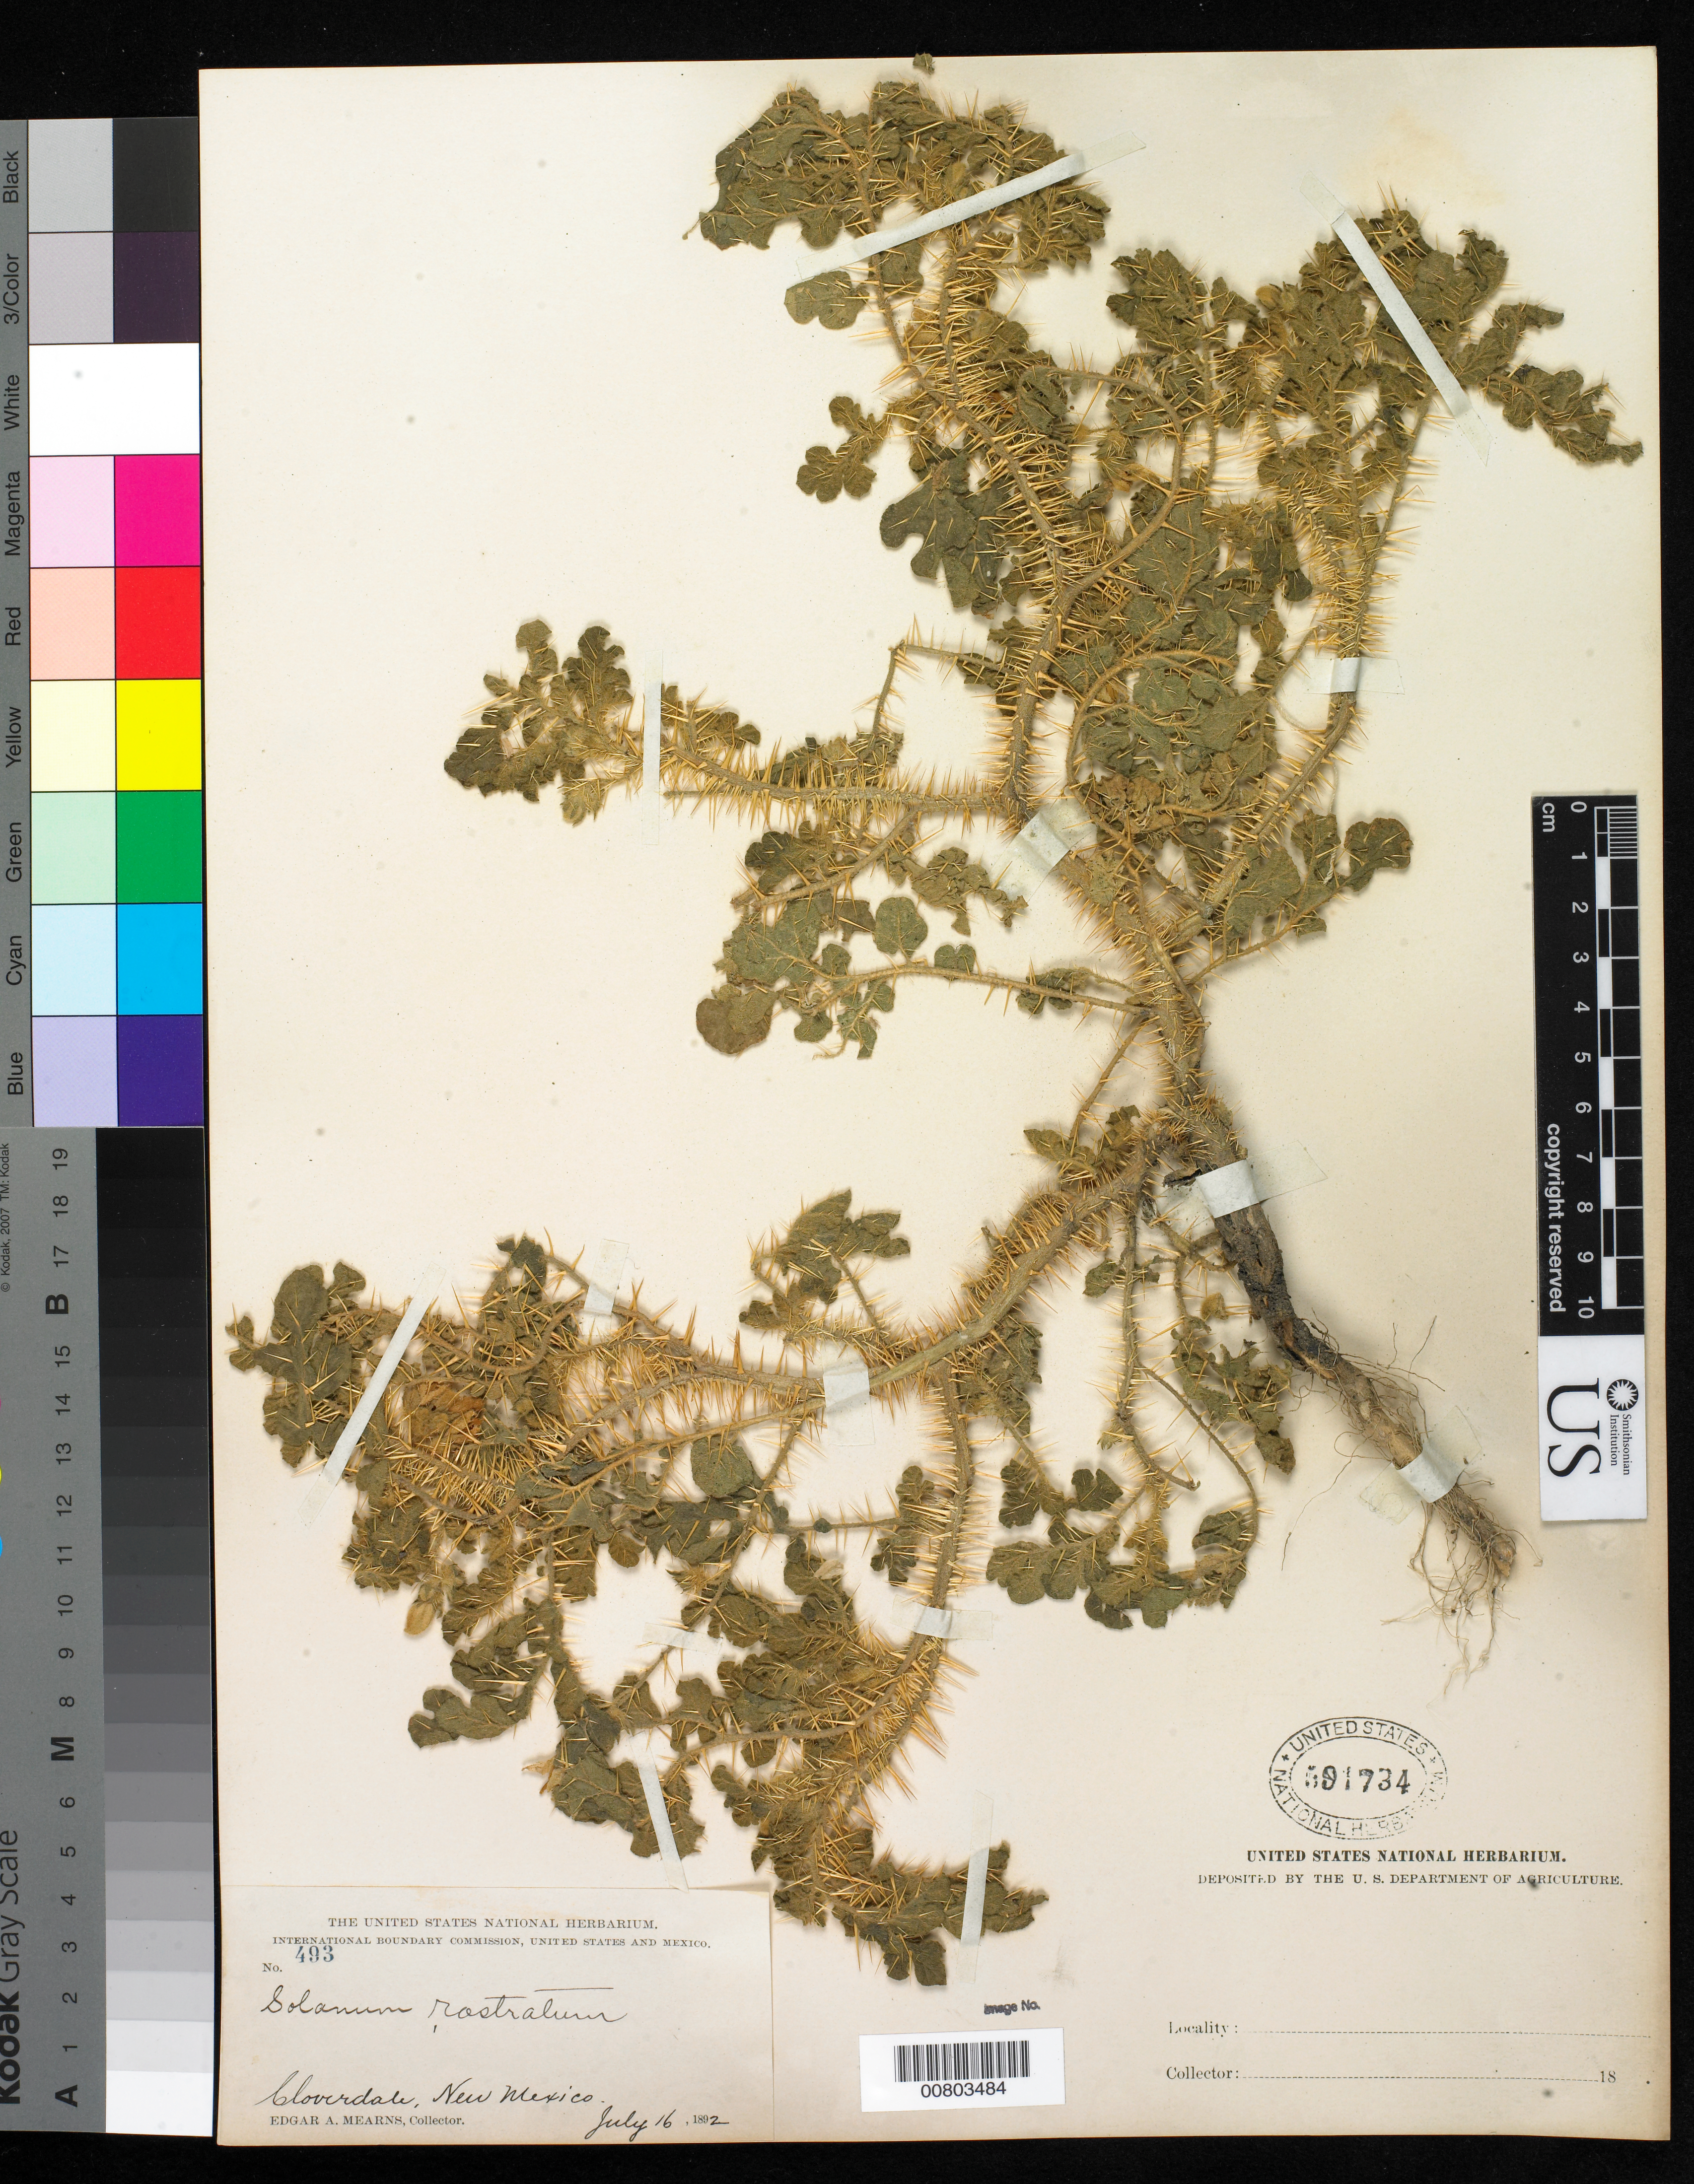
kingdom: Plantae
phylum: Tracheophyta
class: Magnoliopsida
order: Solanales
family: Solanaceae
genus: Solanum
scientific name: Solanum rostratum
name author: Dunal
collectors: E. A. Mearns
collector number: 493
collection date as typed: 16 Jul 1892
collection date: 1892-07-16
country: United States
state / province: New Mexico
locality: Cloverdale, New Mexico.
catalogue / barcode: US 591734